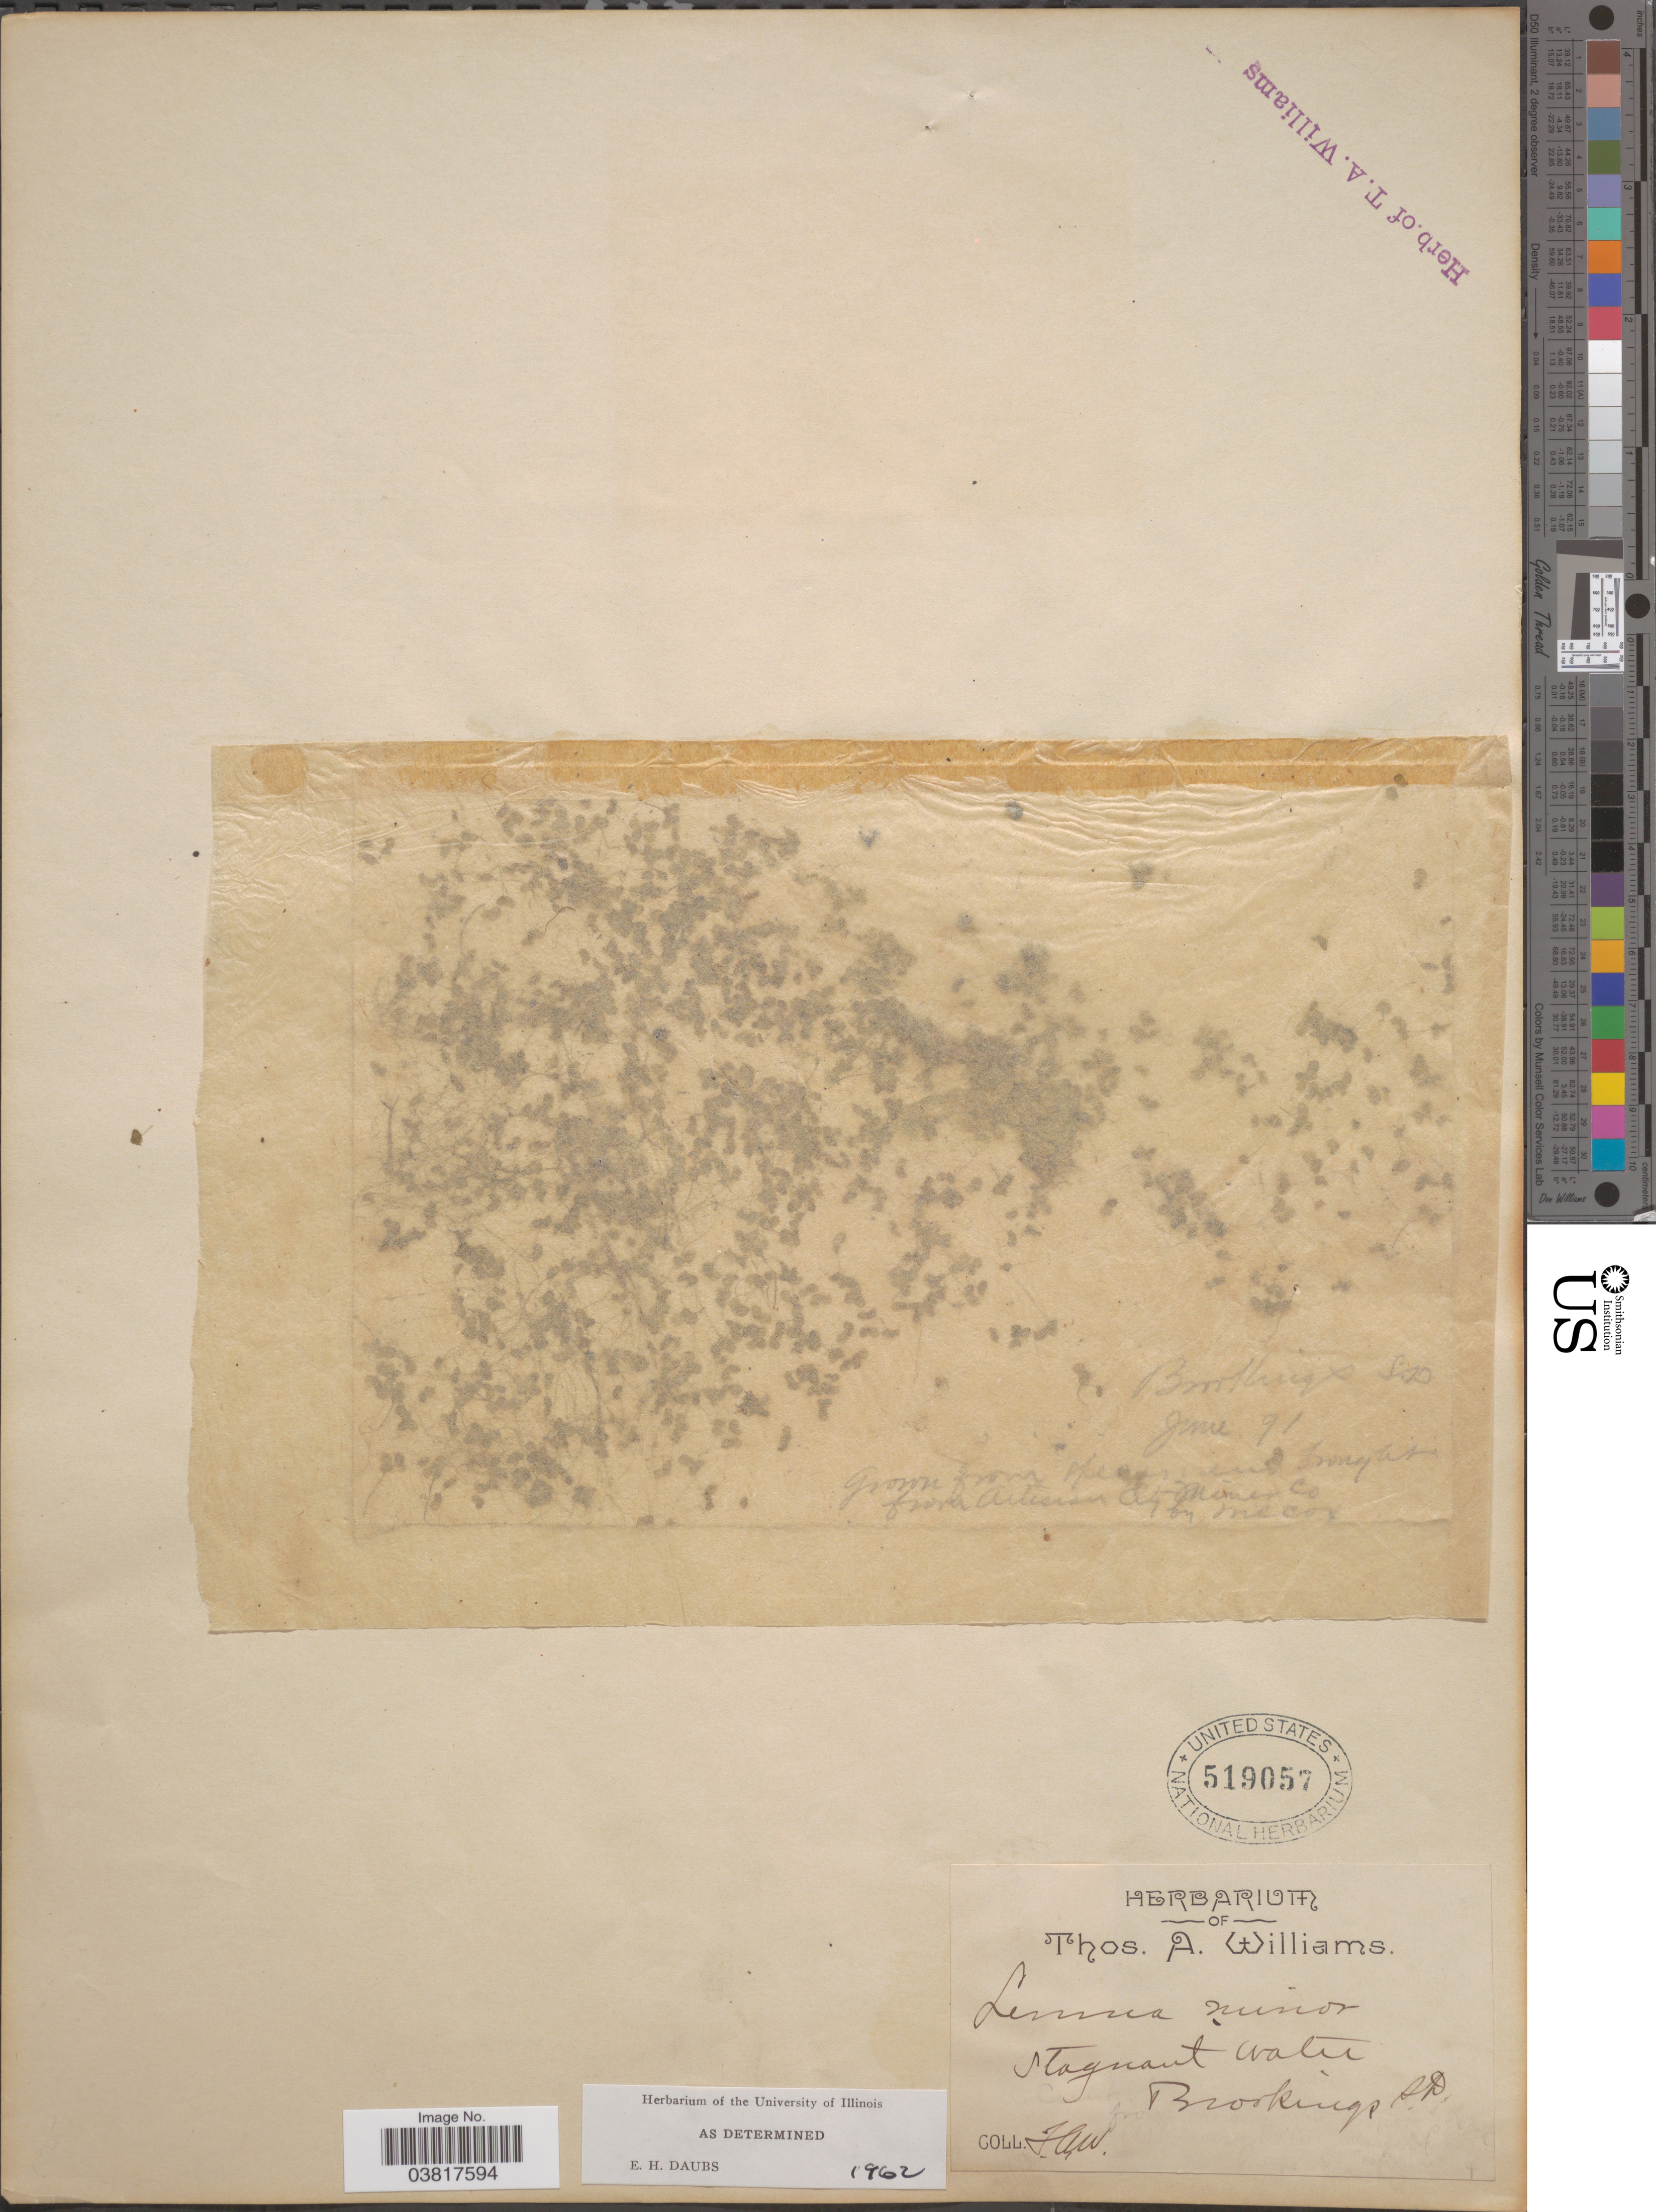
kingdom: Plantae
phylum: Tracheophyta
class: Liliopsida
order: Alismatales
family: Araceae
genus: Lemna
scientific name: Lemna minor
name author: L.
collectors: T. A. Williams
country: United States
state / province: South Dakota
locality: Brookings.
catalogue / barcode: US 519057